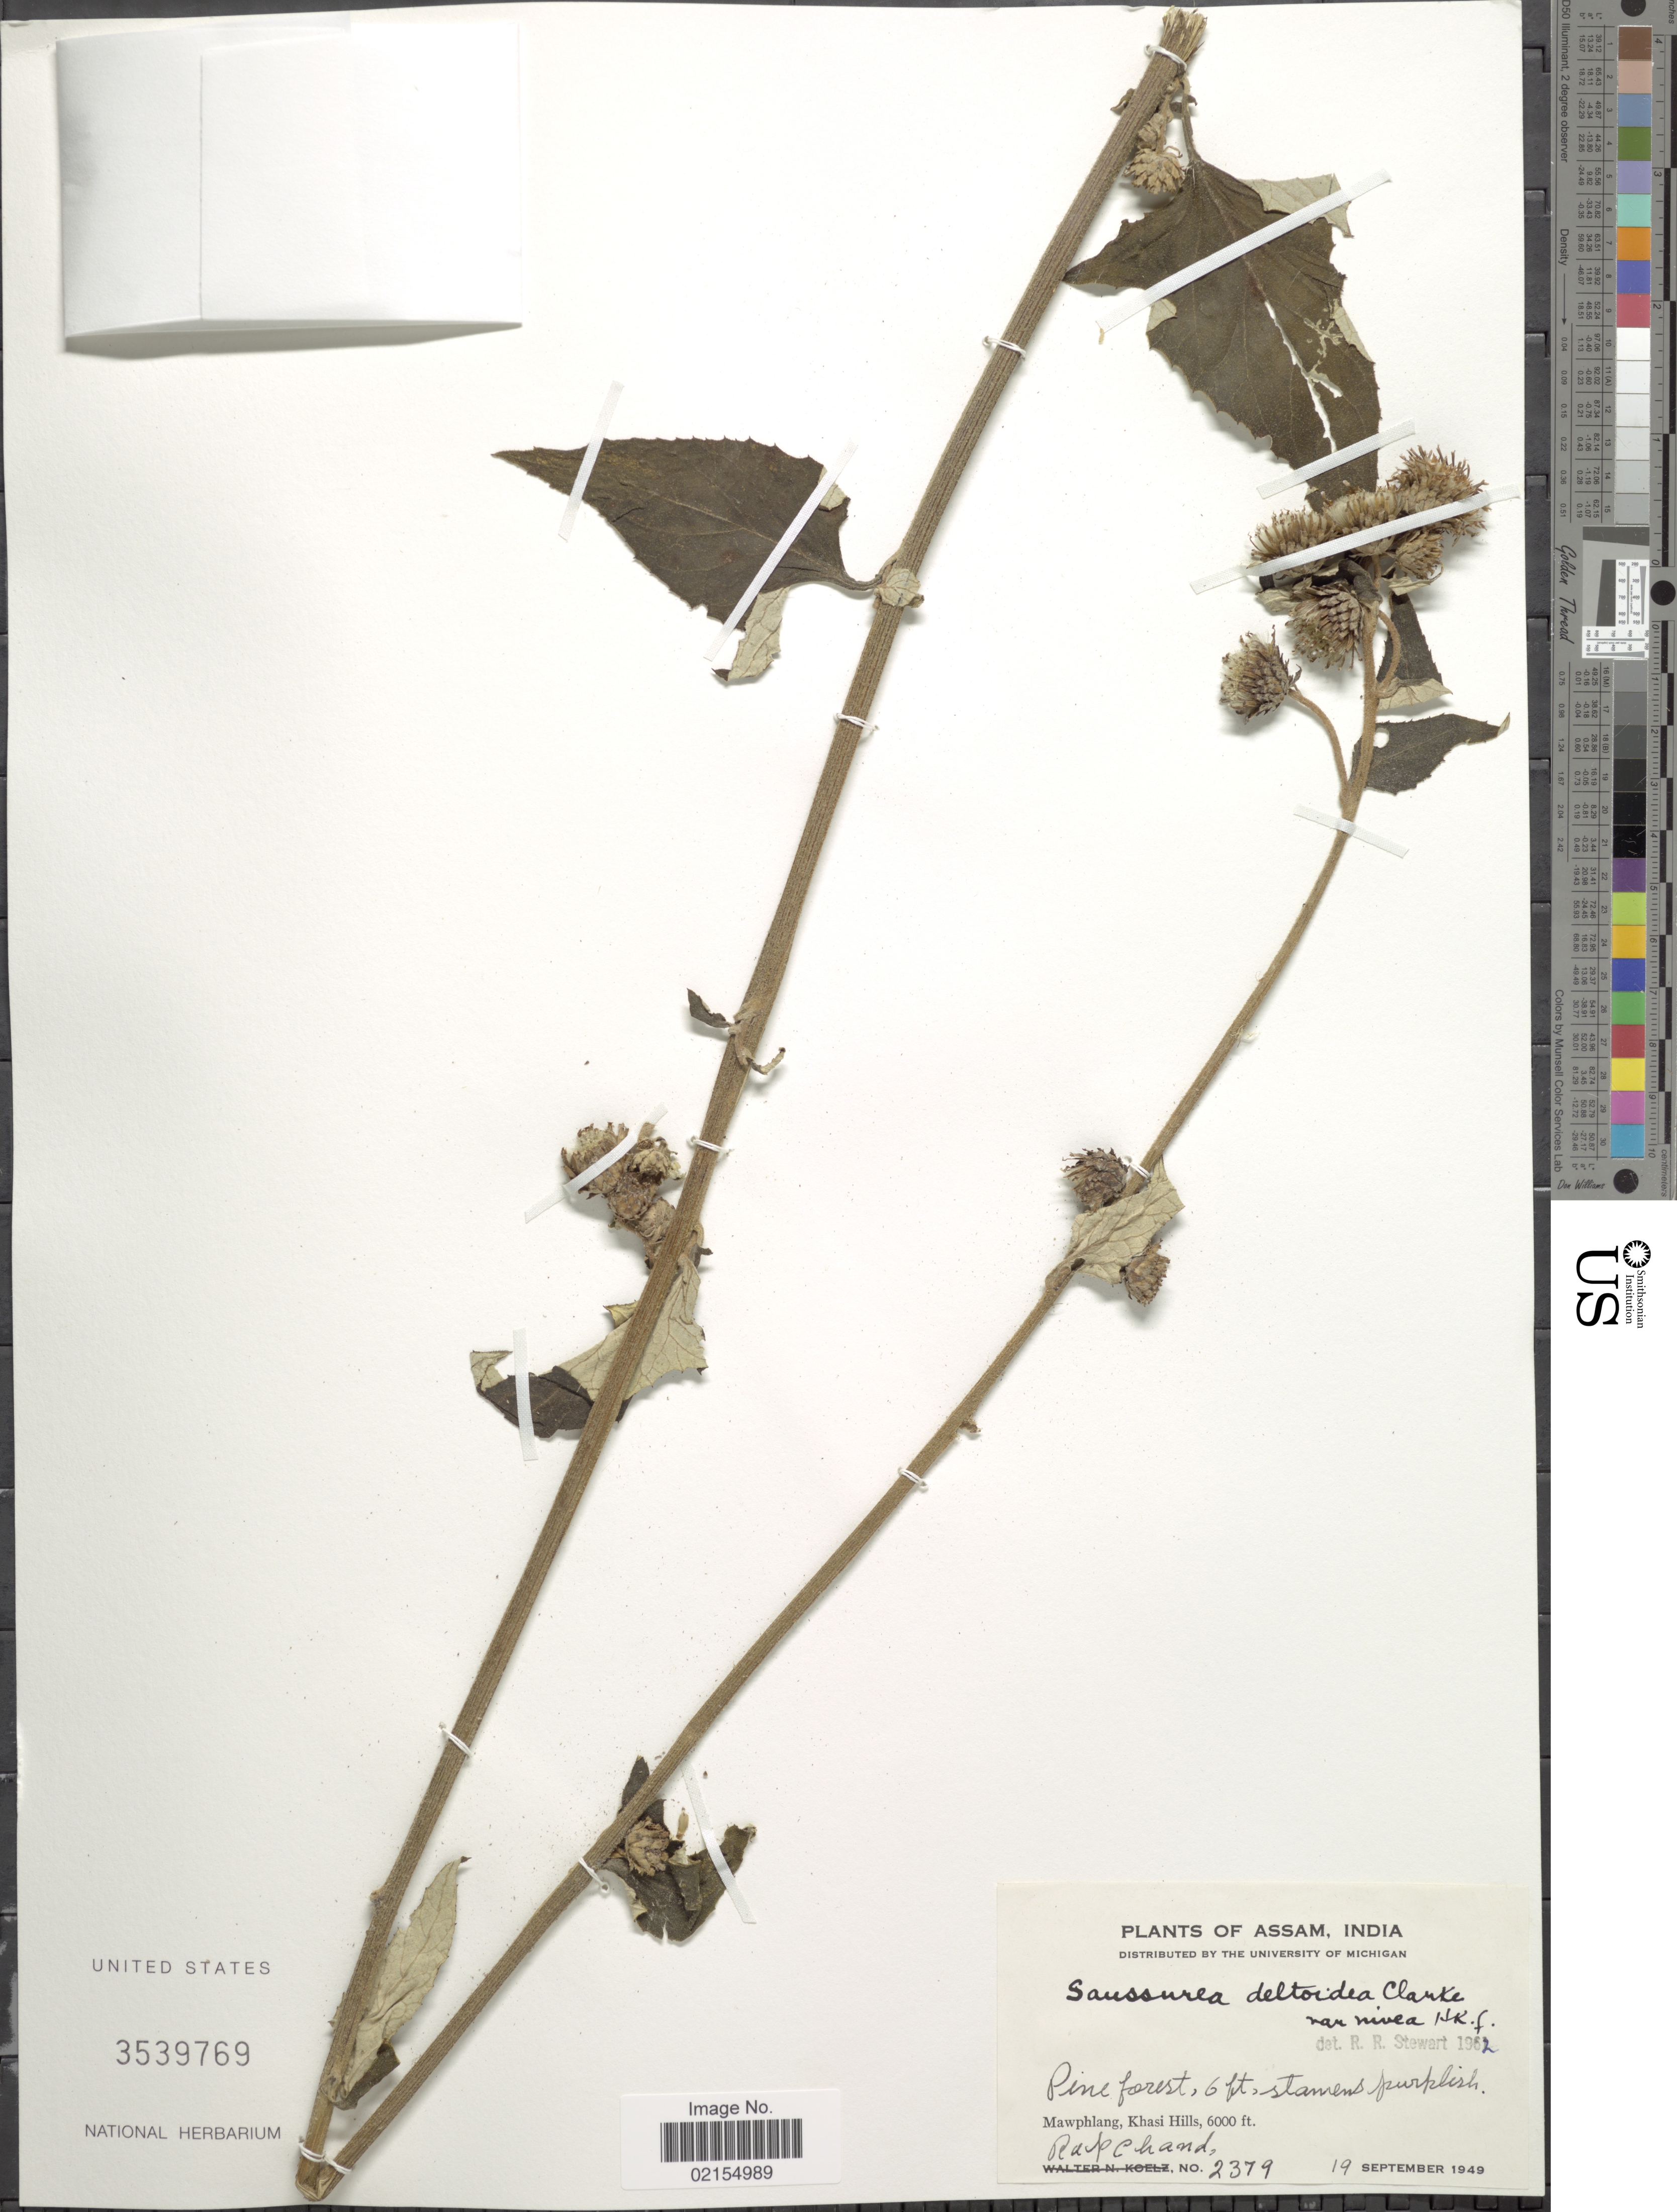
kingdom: Plantae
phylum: Tracheophyta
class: Magnoliopsida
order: Asterales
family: Asteraceae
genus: Himalaiella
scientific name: Himalaiella deltoidea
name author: (DC.) Raab-Straube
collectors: R. Chand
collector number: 2379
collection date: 1949-09-19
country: India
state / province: Meghalaya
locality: Assam, India, Mawphlang, Khasi Hills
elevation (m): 1829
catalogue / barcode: US 3539769